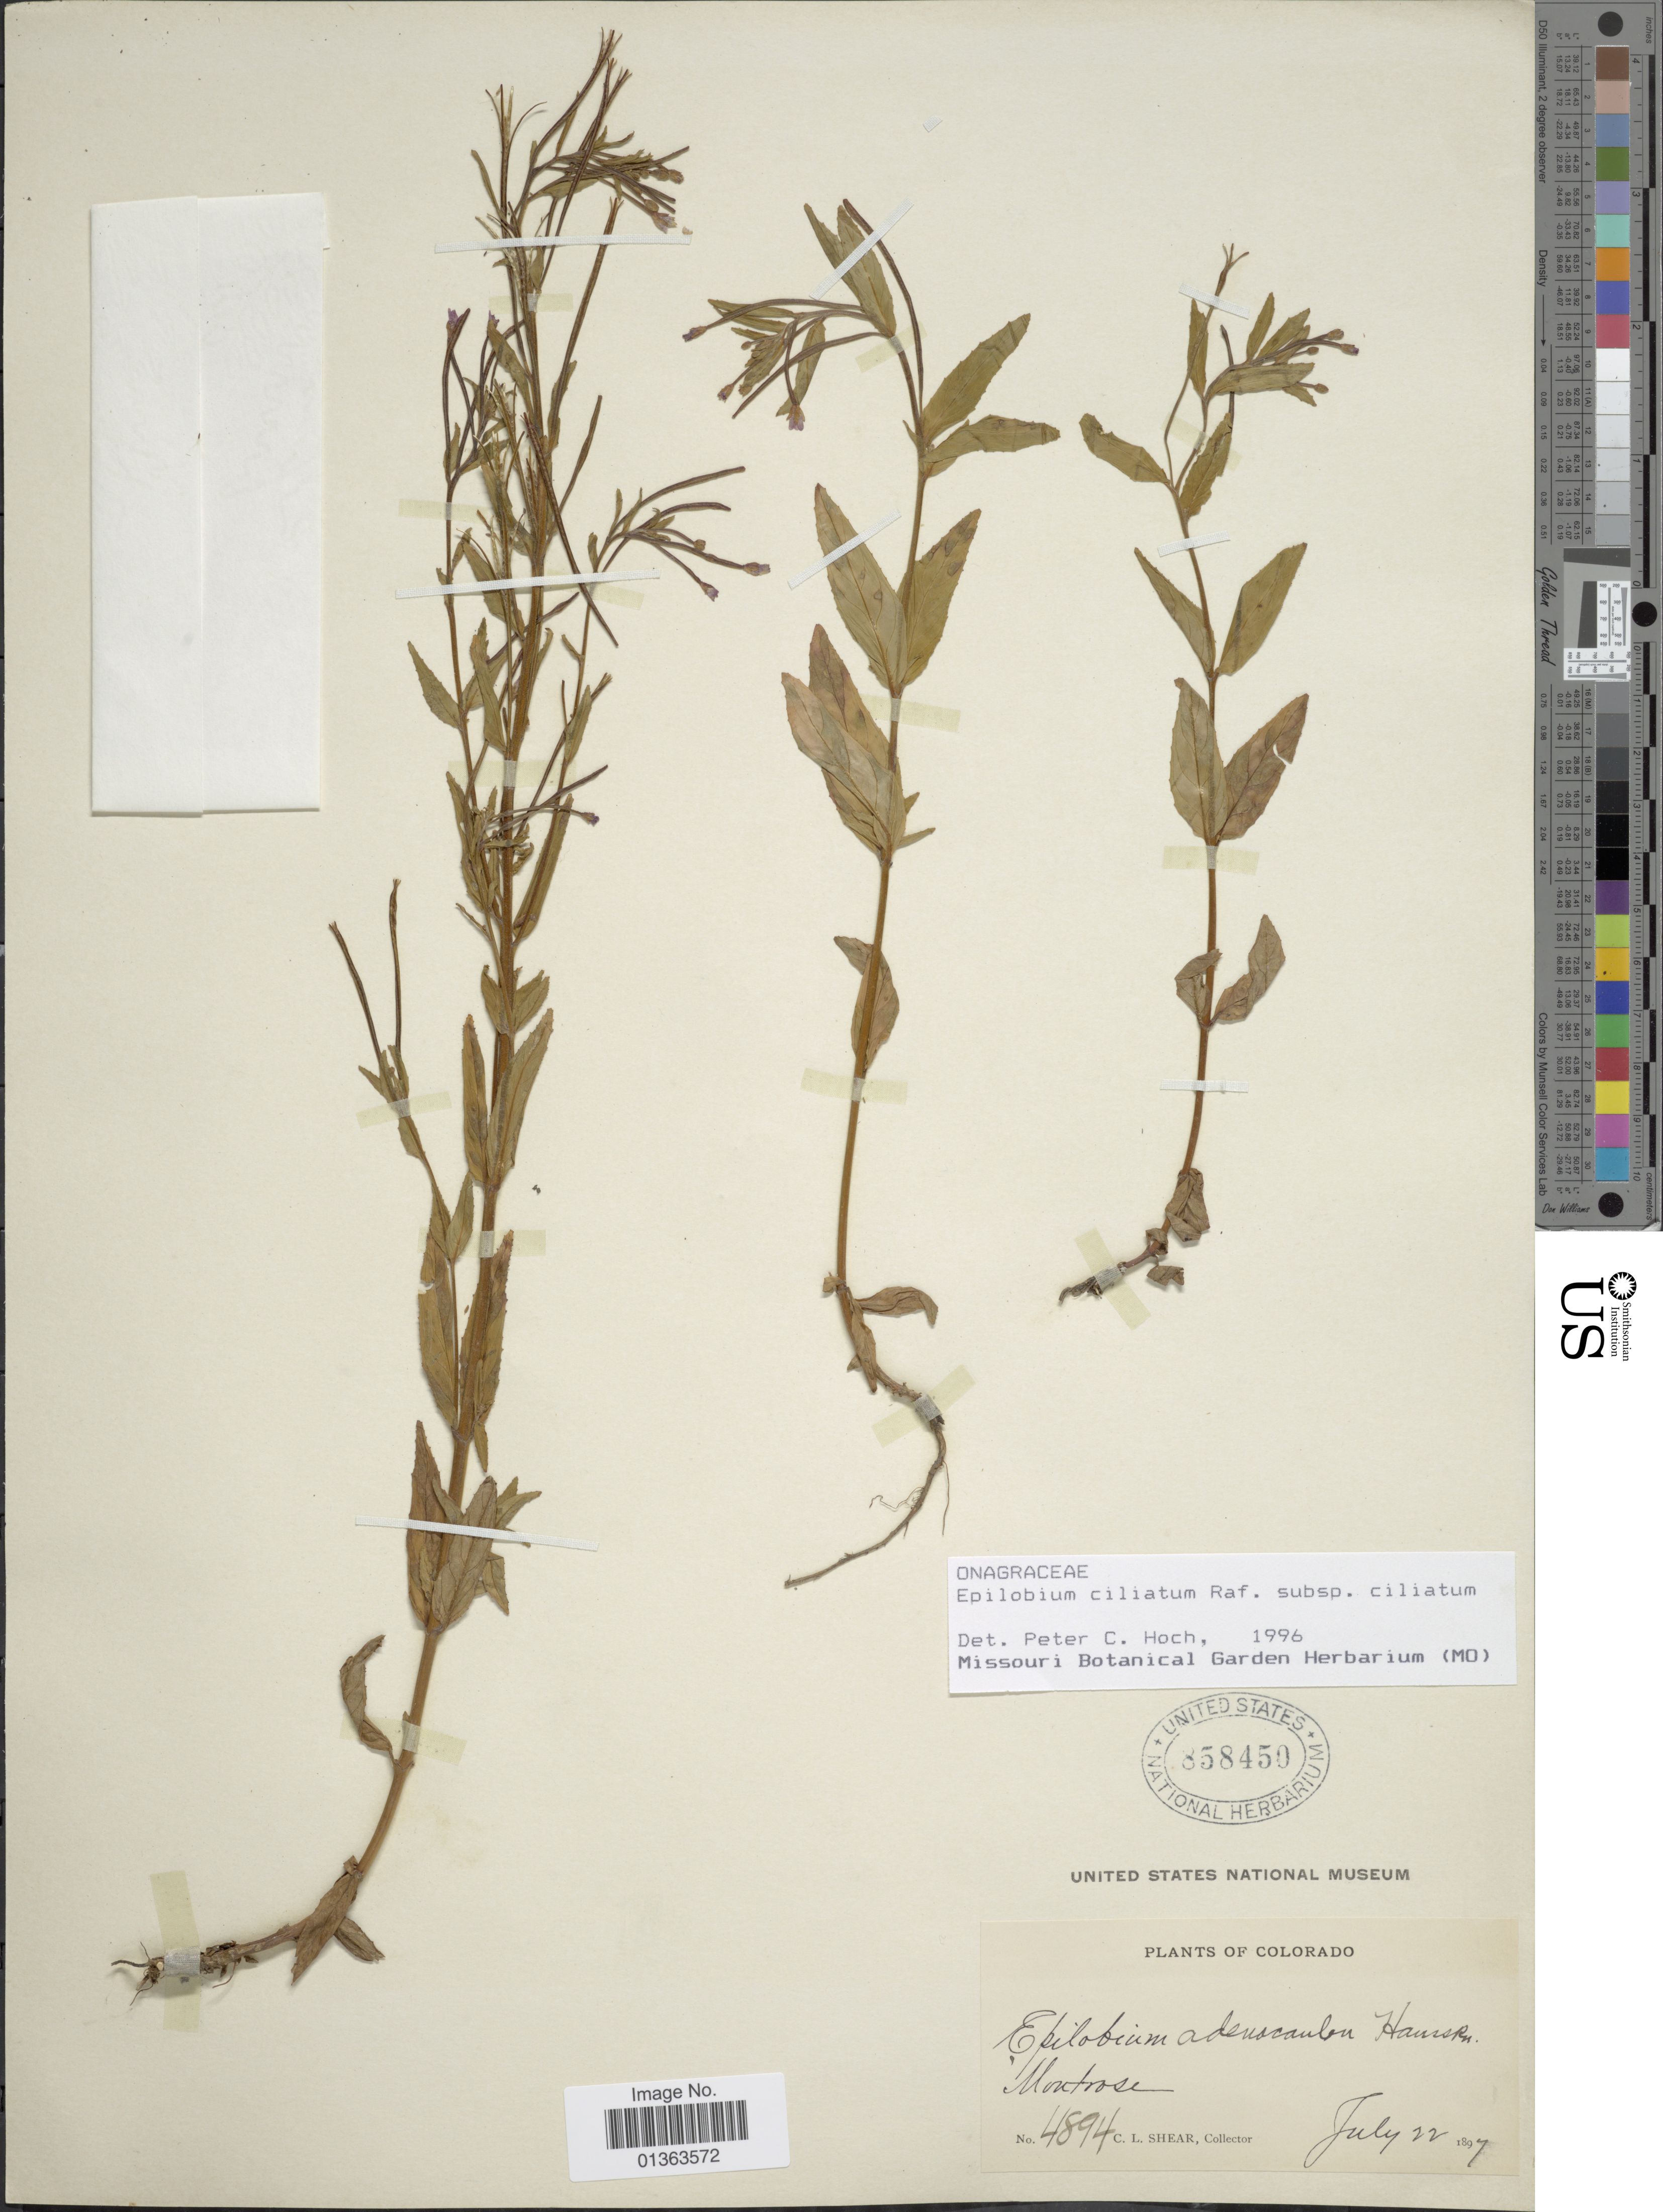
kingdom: Plantae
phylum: Tracheophyta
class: Magnoliopsida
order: Myrtales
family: Onagraceae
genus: Epilobium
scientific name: Epilobium ciliatum subsp. ciliatum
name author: Raf.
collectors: C. L. Shear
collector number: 4894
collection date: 1897-07-22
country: United States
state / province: Colorado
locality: Montrose.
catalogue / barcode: US 858450